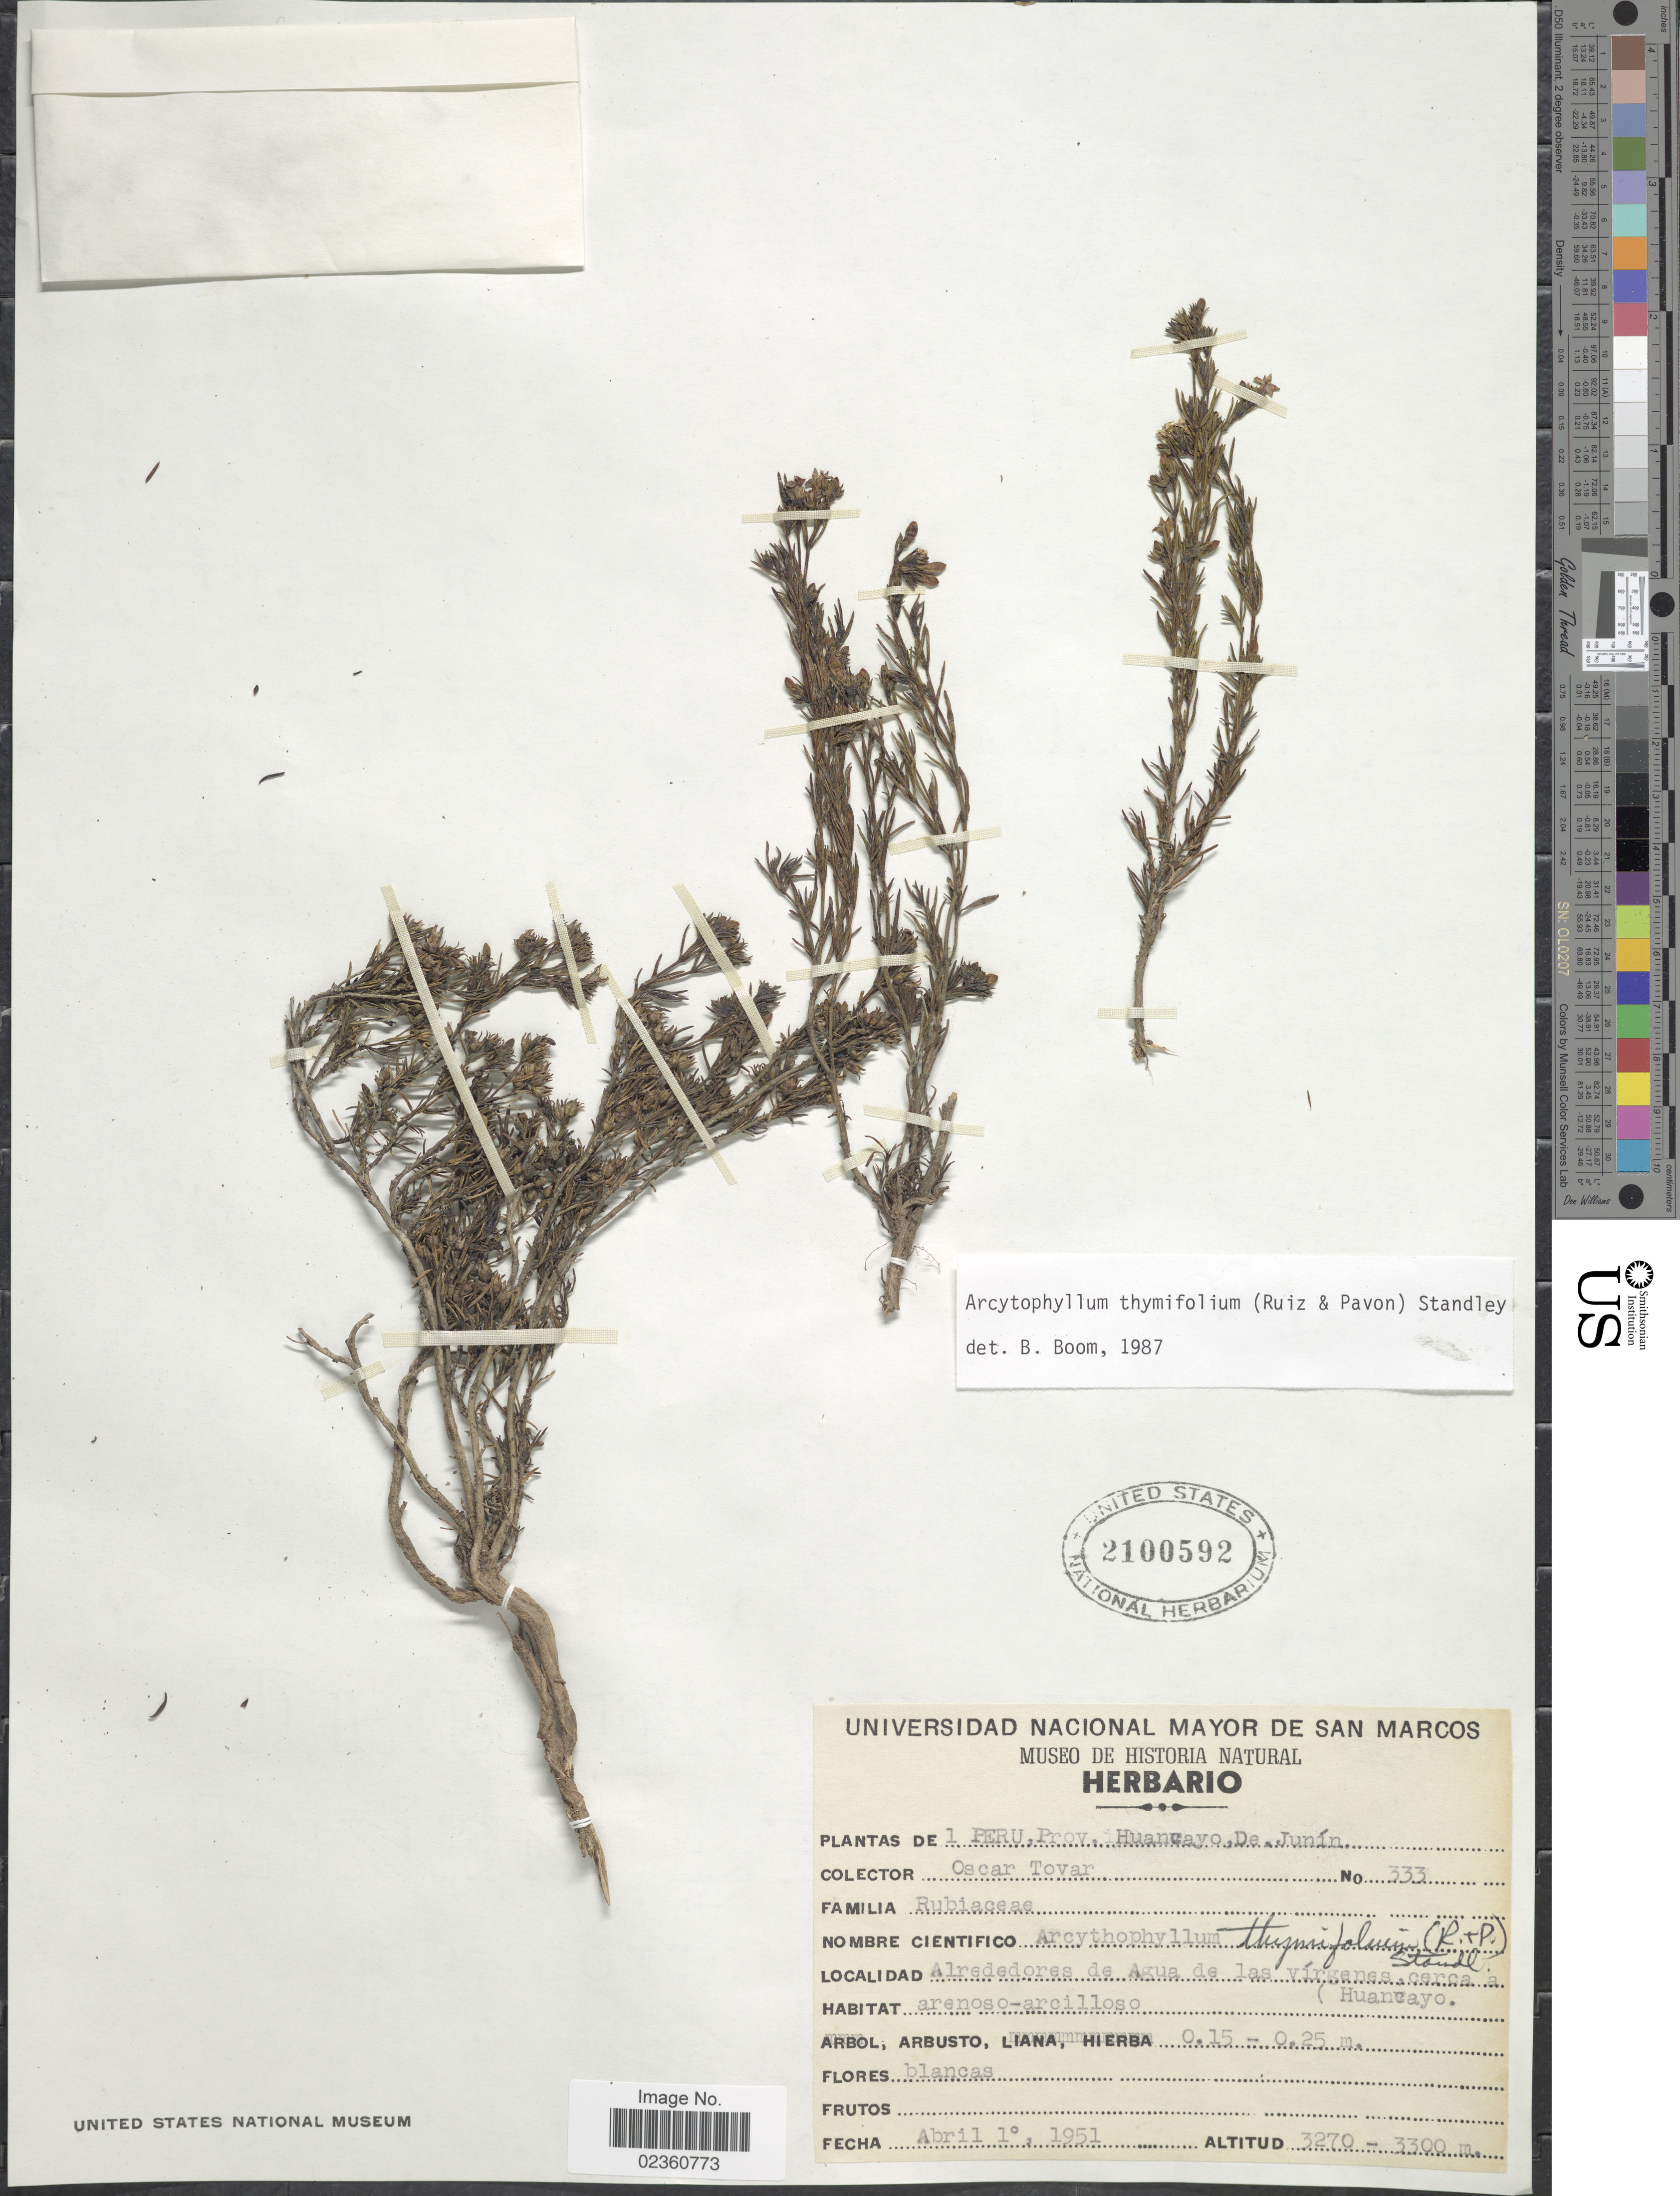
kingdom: Plantae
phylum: Tracheophyta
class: Magnoliopsida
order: Gentianales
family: Rubiaceae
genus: Arcytophyllum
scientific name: Arcytophyllum thymifolium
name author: (Ruiz & Pav.) Standl.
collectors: Ó. Tovar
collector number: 333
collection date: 1951-04-01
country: Peru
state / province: Junín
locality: Prov. Huancayo, De Junín, Alredores de Agua de las vírgenes, cerca a Huancayo.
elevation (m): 3270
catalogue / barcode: US 2100592